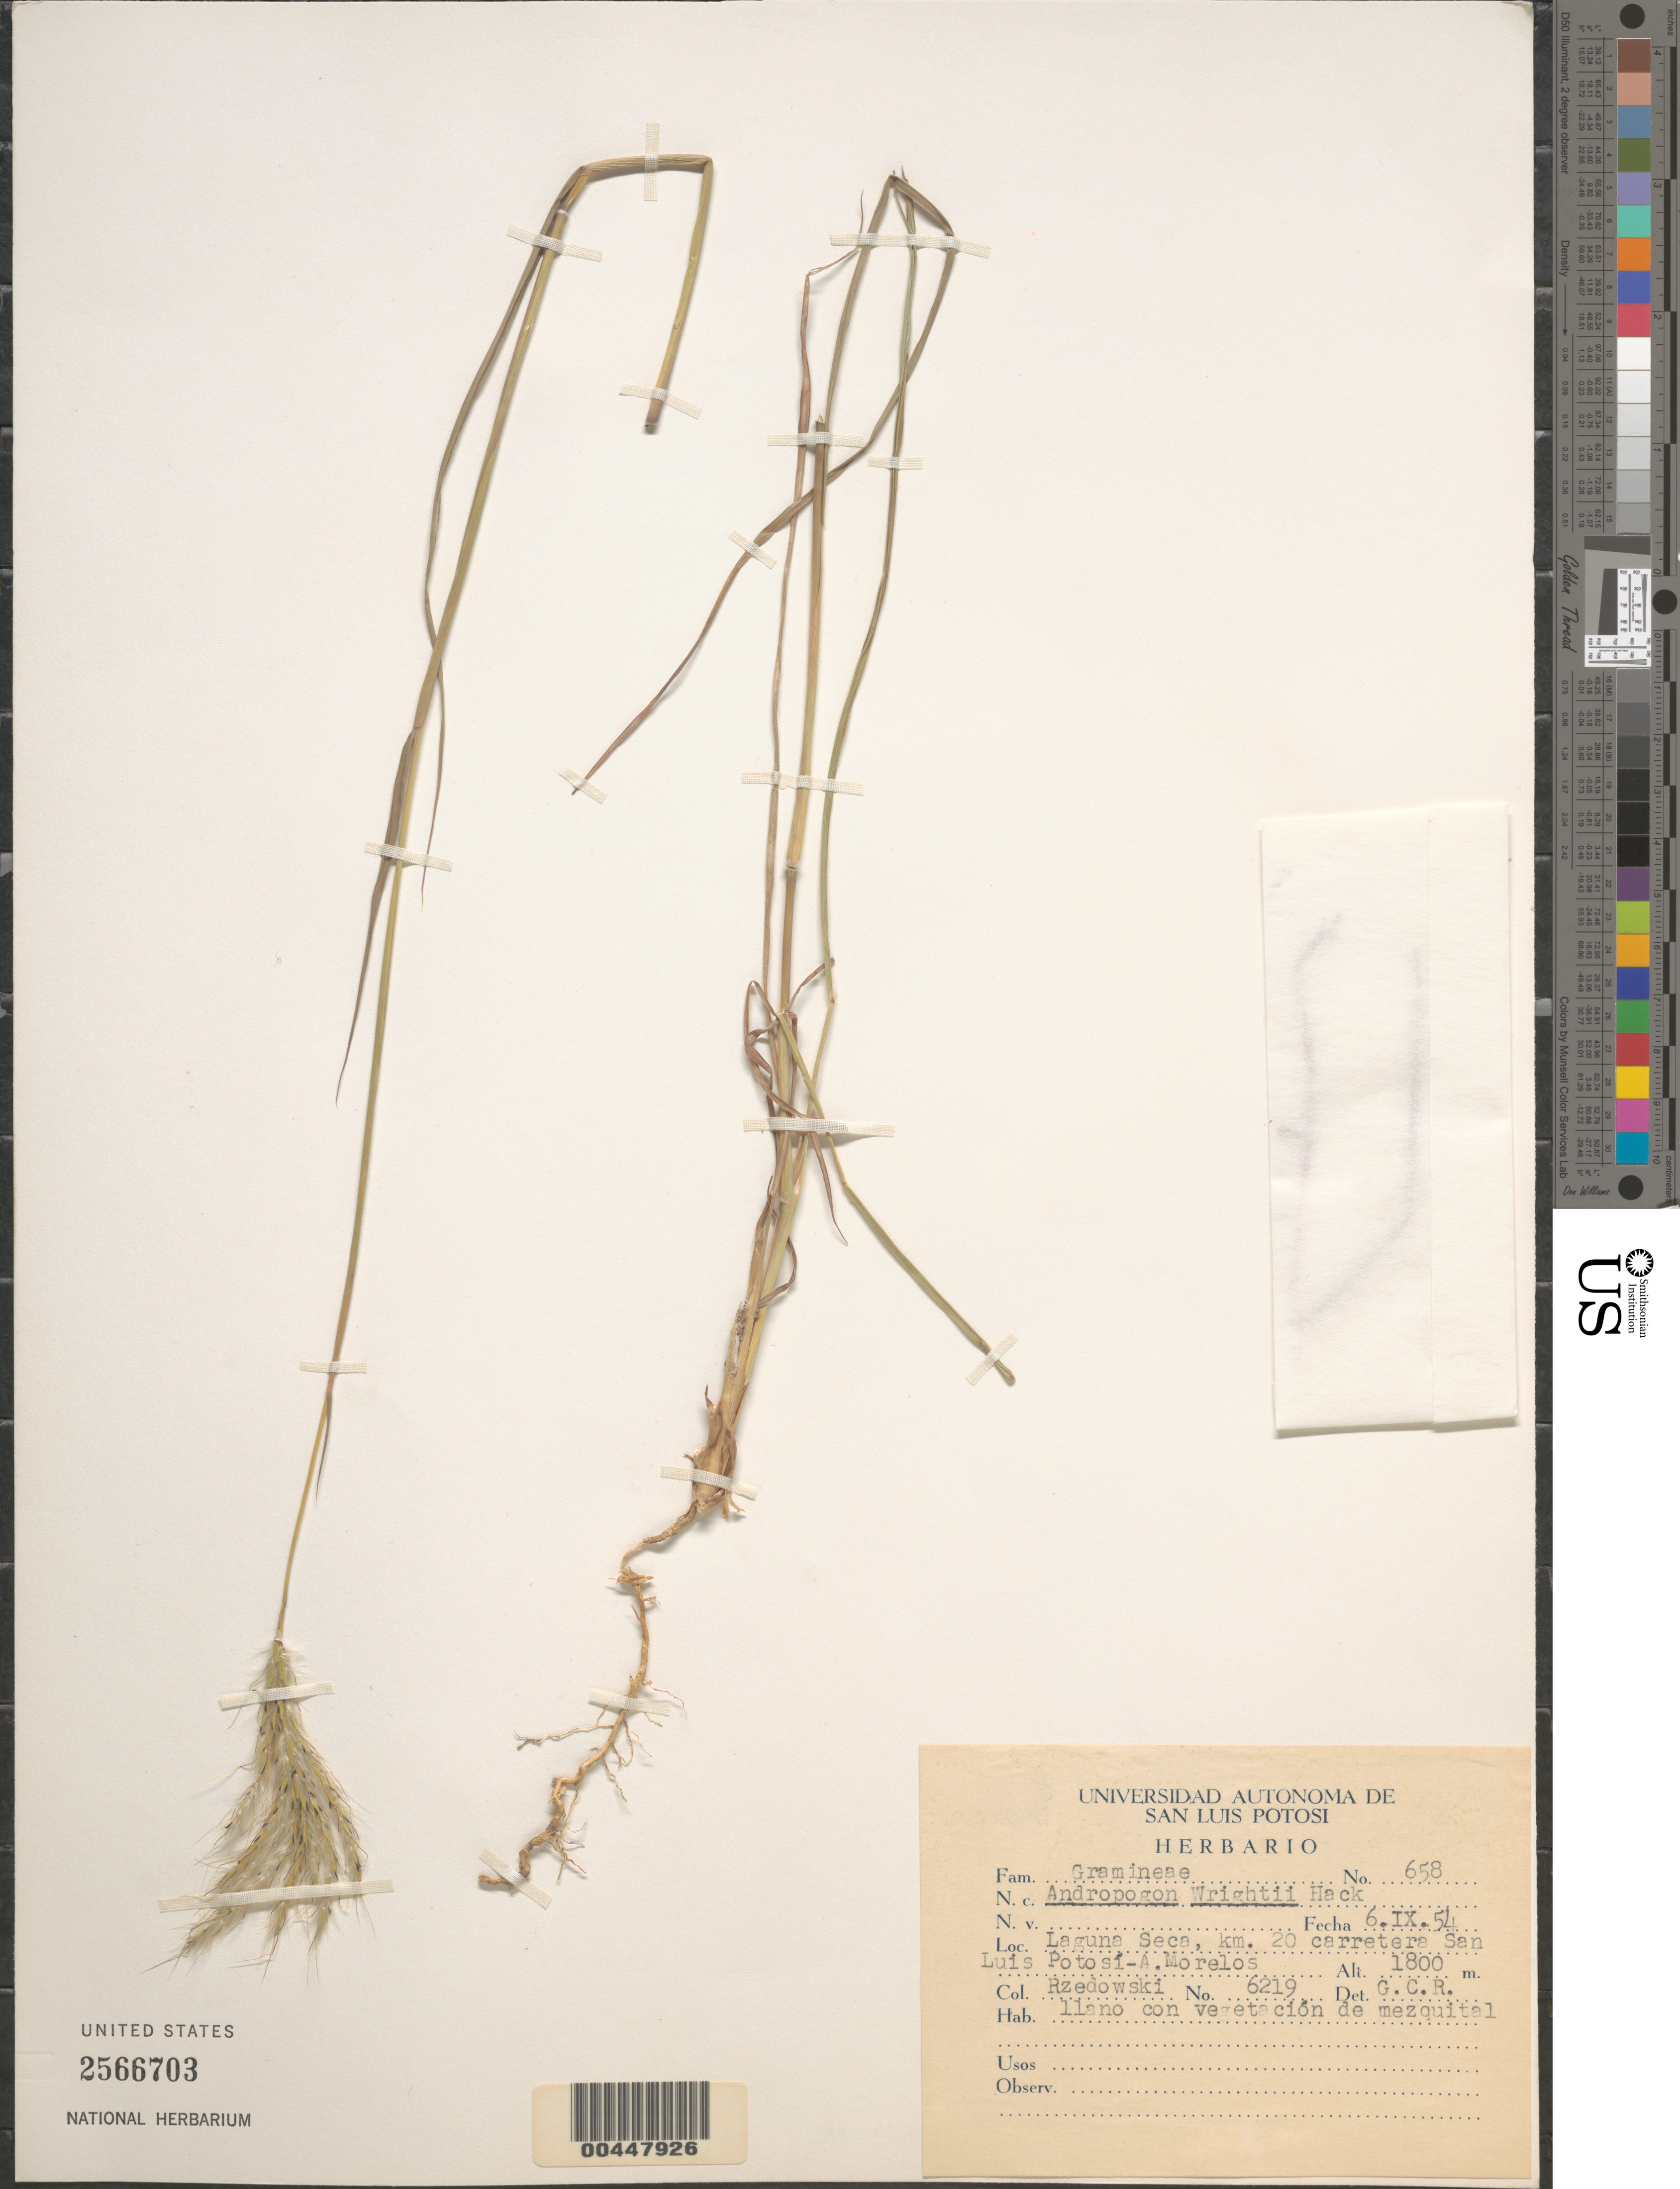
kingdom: Plantae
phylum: Tracheophyta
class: Liliopsida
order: Poales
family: Poaceae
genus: Andropogon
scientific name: Andropogon wrightii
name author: Hack.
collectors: J. Rzedowski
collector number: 6219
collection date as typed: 6 Sep 1954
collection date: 1954-09-06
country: Mexico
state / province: San Luis Potosi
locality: Laguna Seca, km 209 carretera San Luis Potosí-A. Morelos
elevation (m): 1800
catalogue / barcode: US 2566703